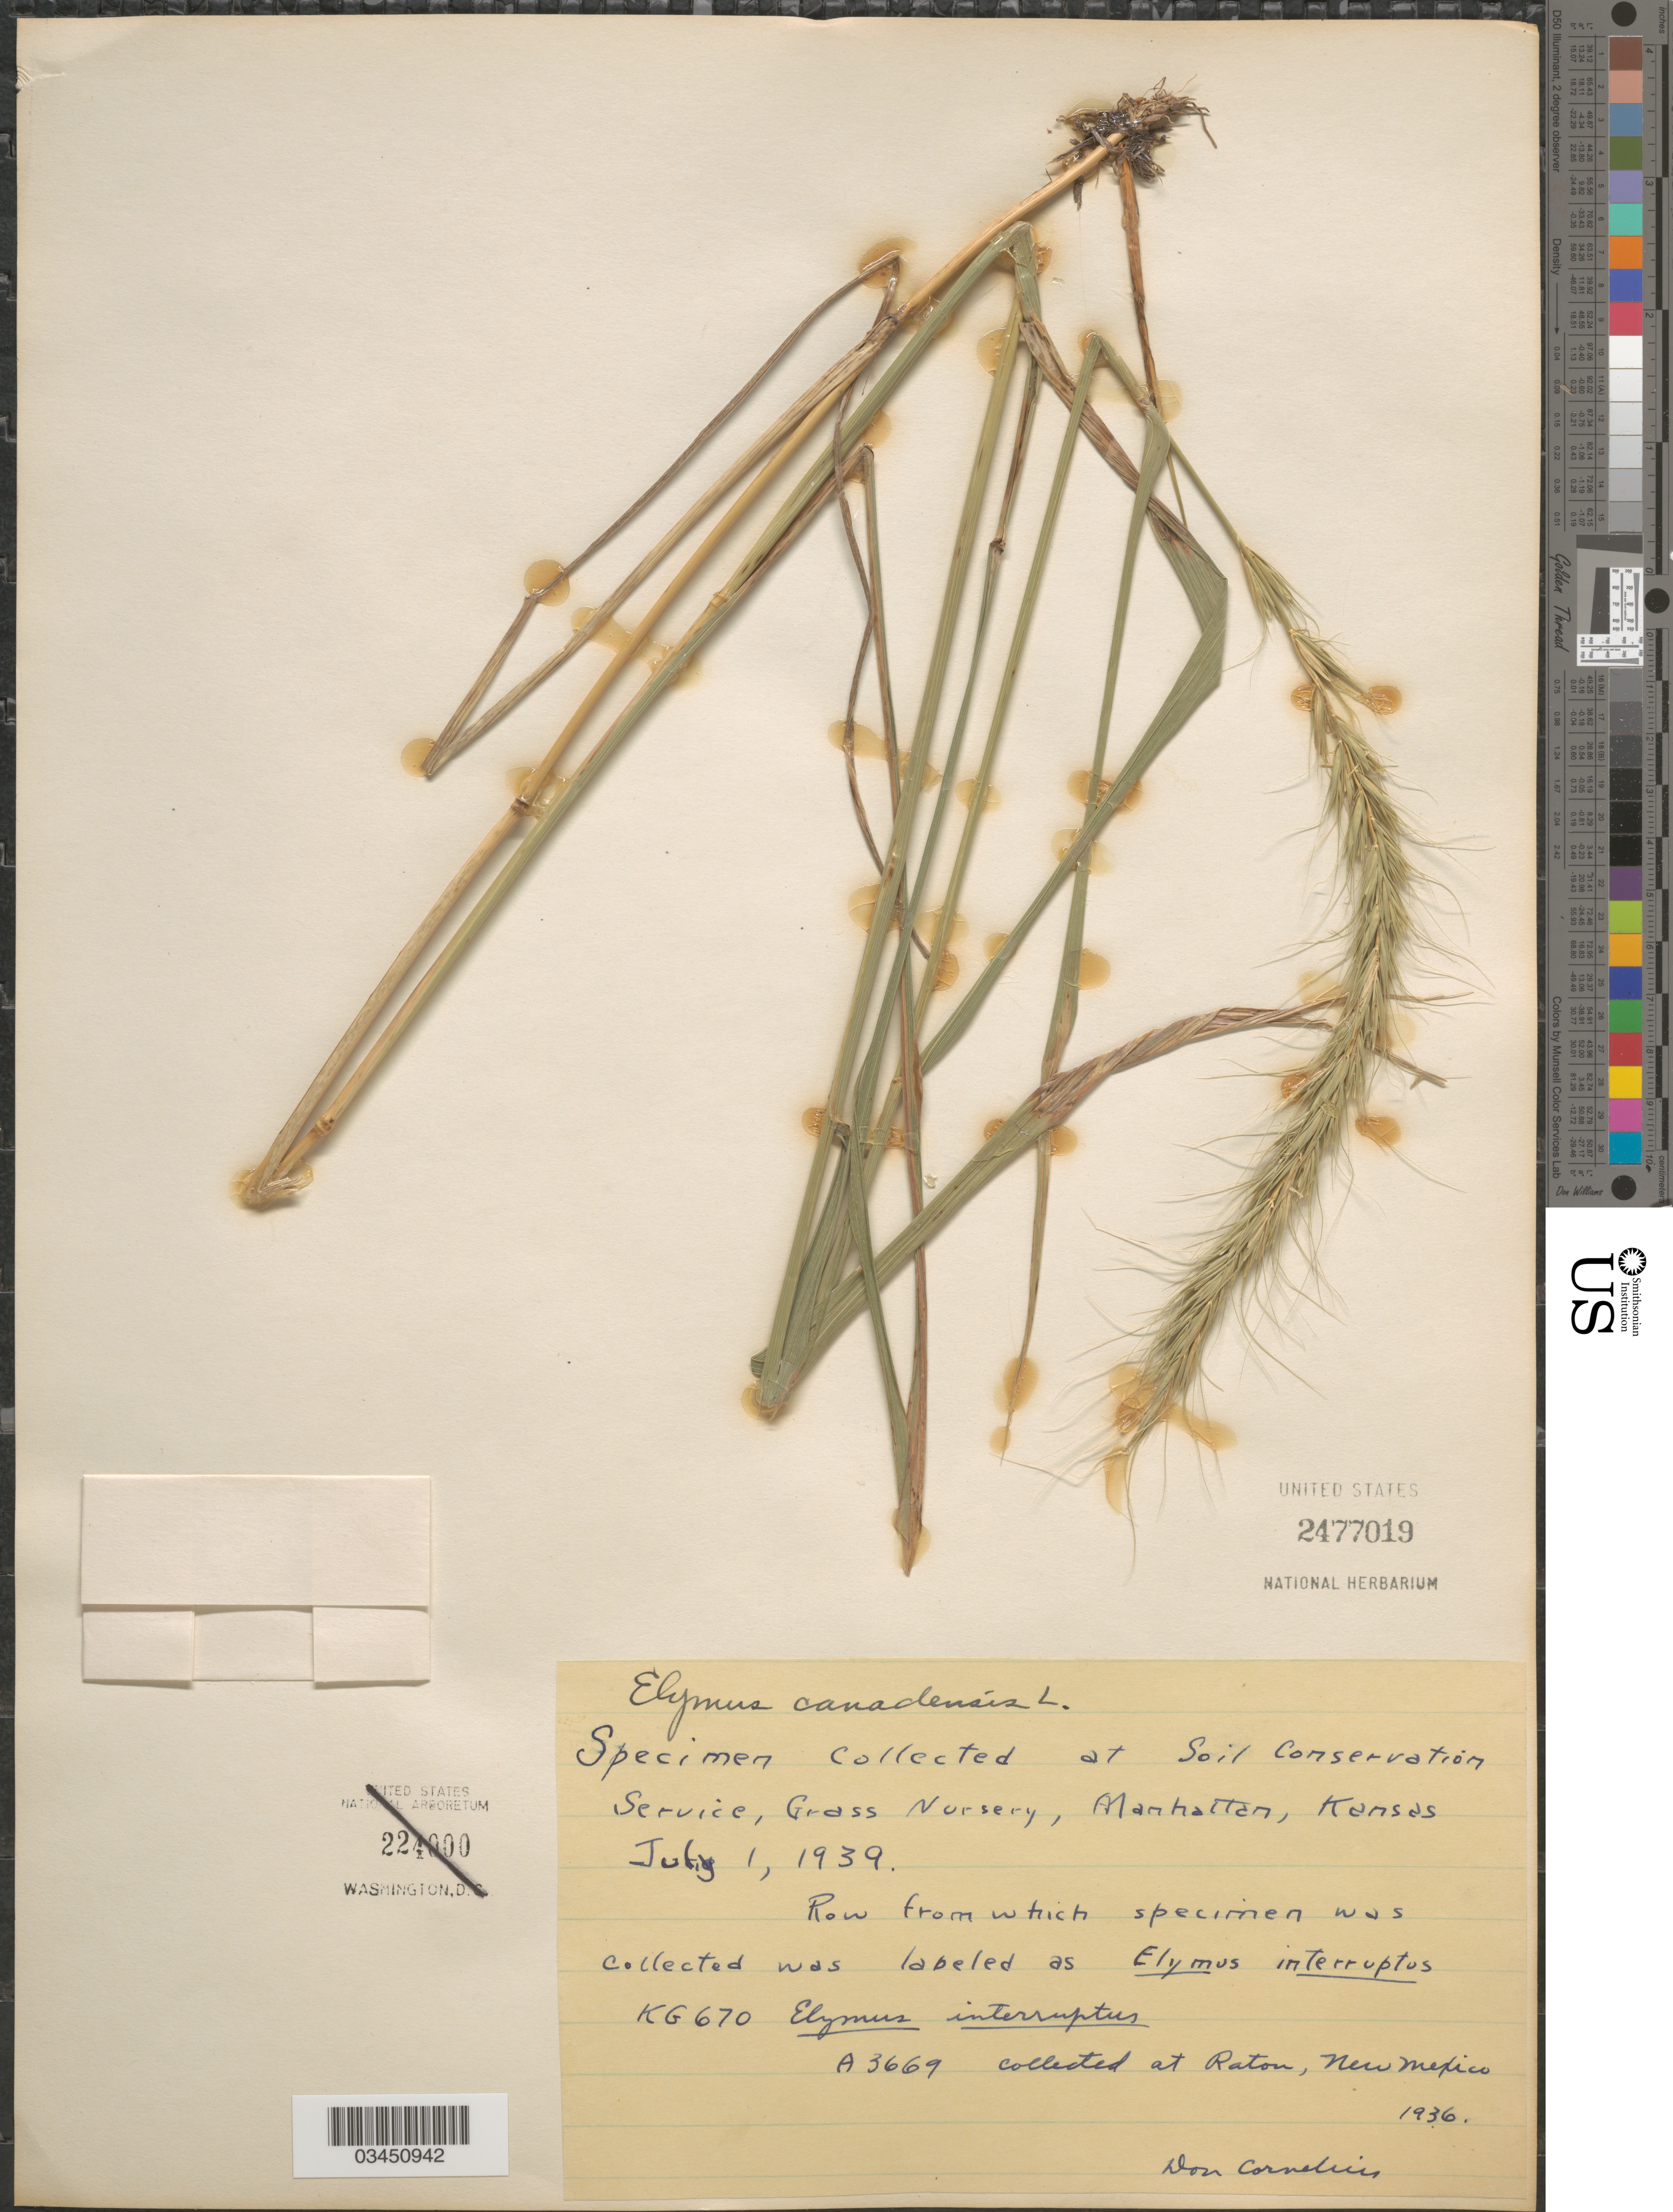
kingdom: Plantae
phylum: Tracheophyta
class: Liliopsida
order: Poales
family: Poaceae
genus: Elymus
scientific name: Elymus canadensis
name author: L.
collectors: D. Cornelius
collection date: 1939-07-01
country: United States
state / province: Kansas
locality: Soil Conservation Service, Grass Nursery, Manhattan.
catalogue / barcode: US 2477019